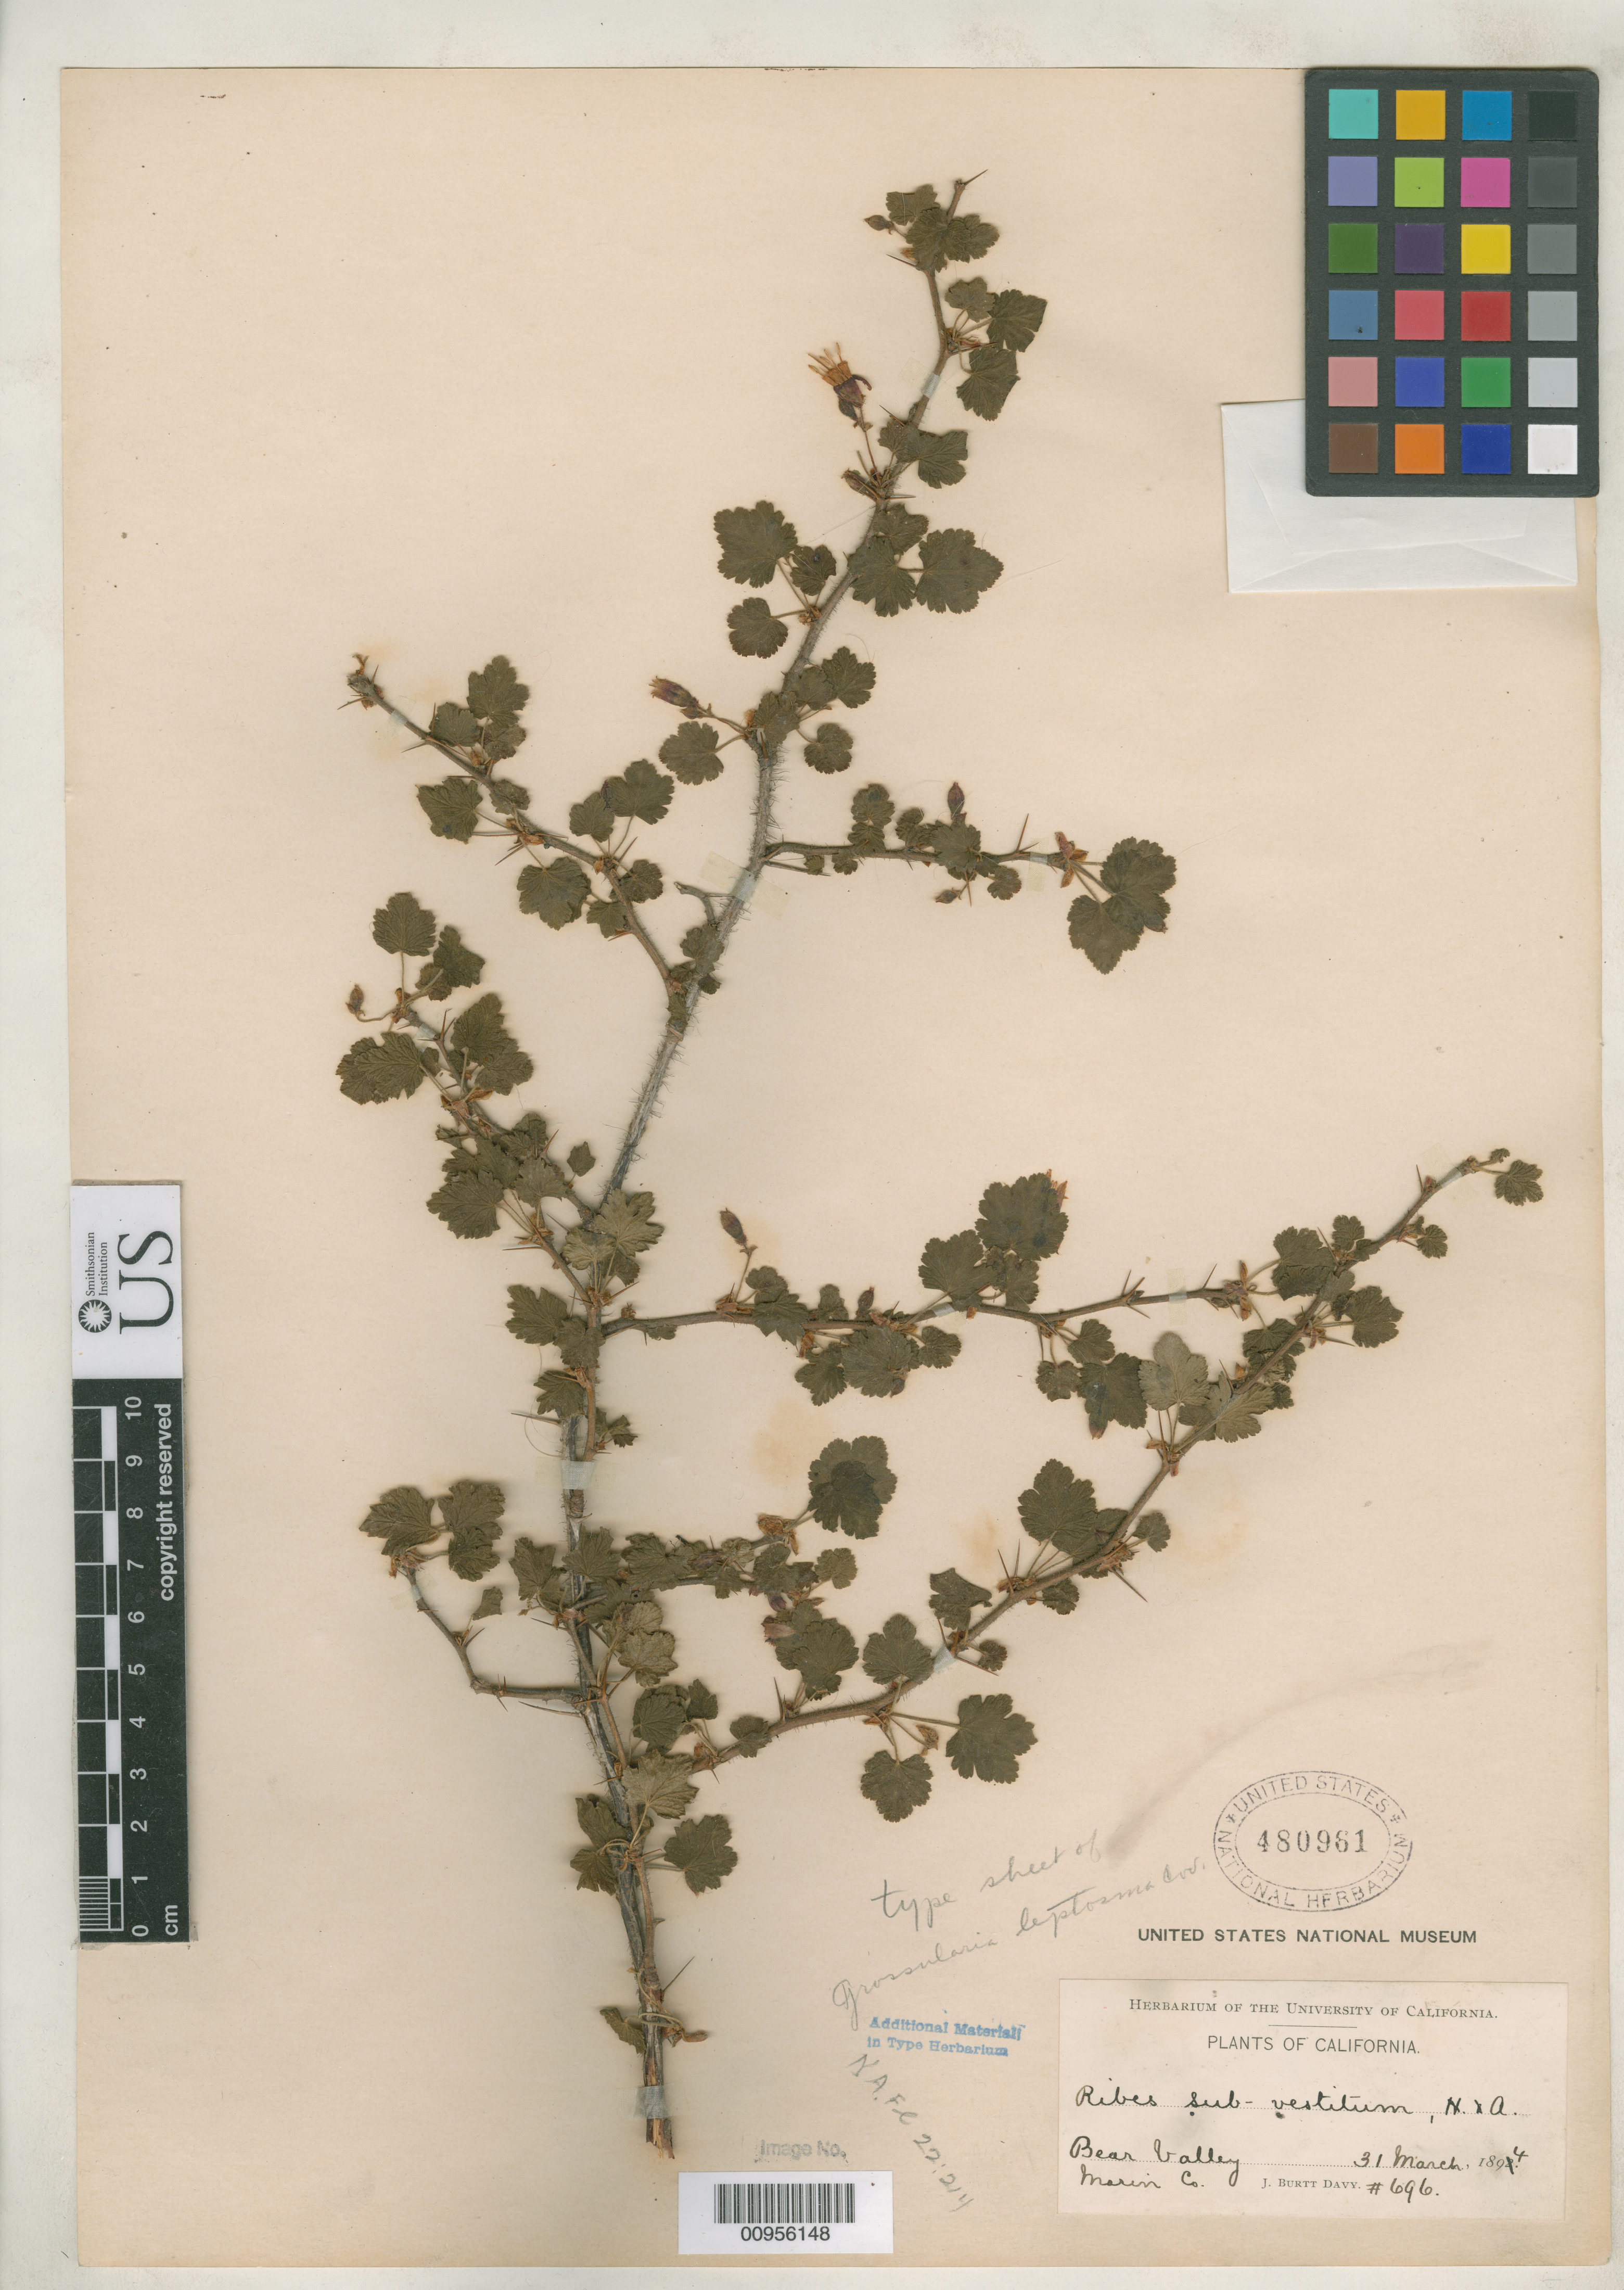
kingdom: Plantae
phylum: Tracheophyta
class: Magnoliopsida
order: Saxifragales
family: Grossulariaceae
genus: Grossularia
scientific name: Grossularia leptosma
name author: Coville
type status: Isotype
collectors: J. Burtt Davy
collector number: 696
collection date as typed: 31 Mar 1894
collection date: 1894-03-31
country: United States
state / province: California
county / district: Marin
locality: Bear Valley.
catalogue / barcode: US 480961